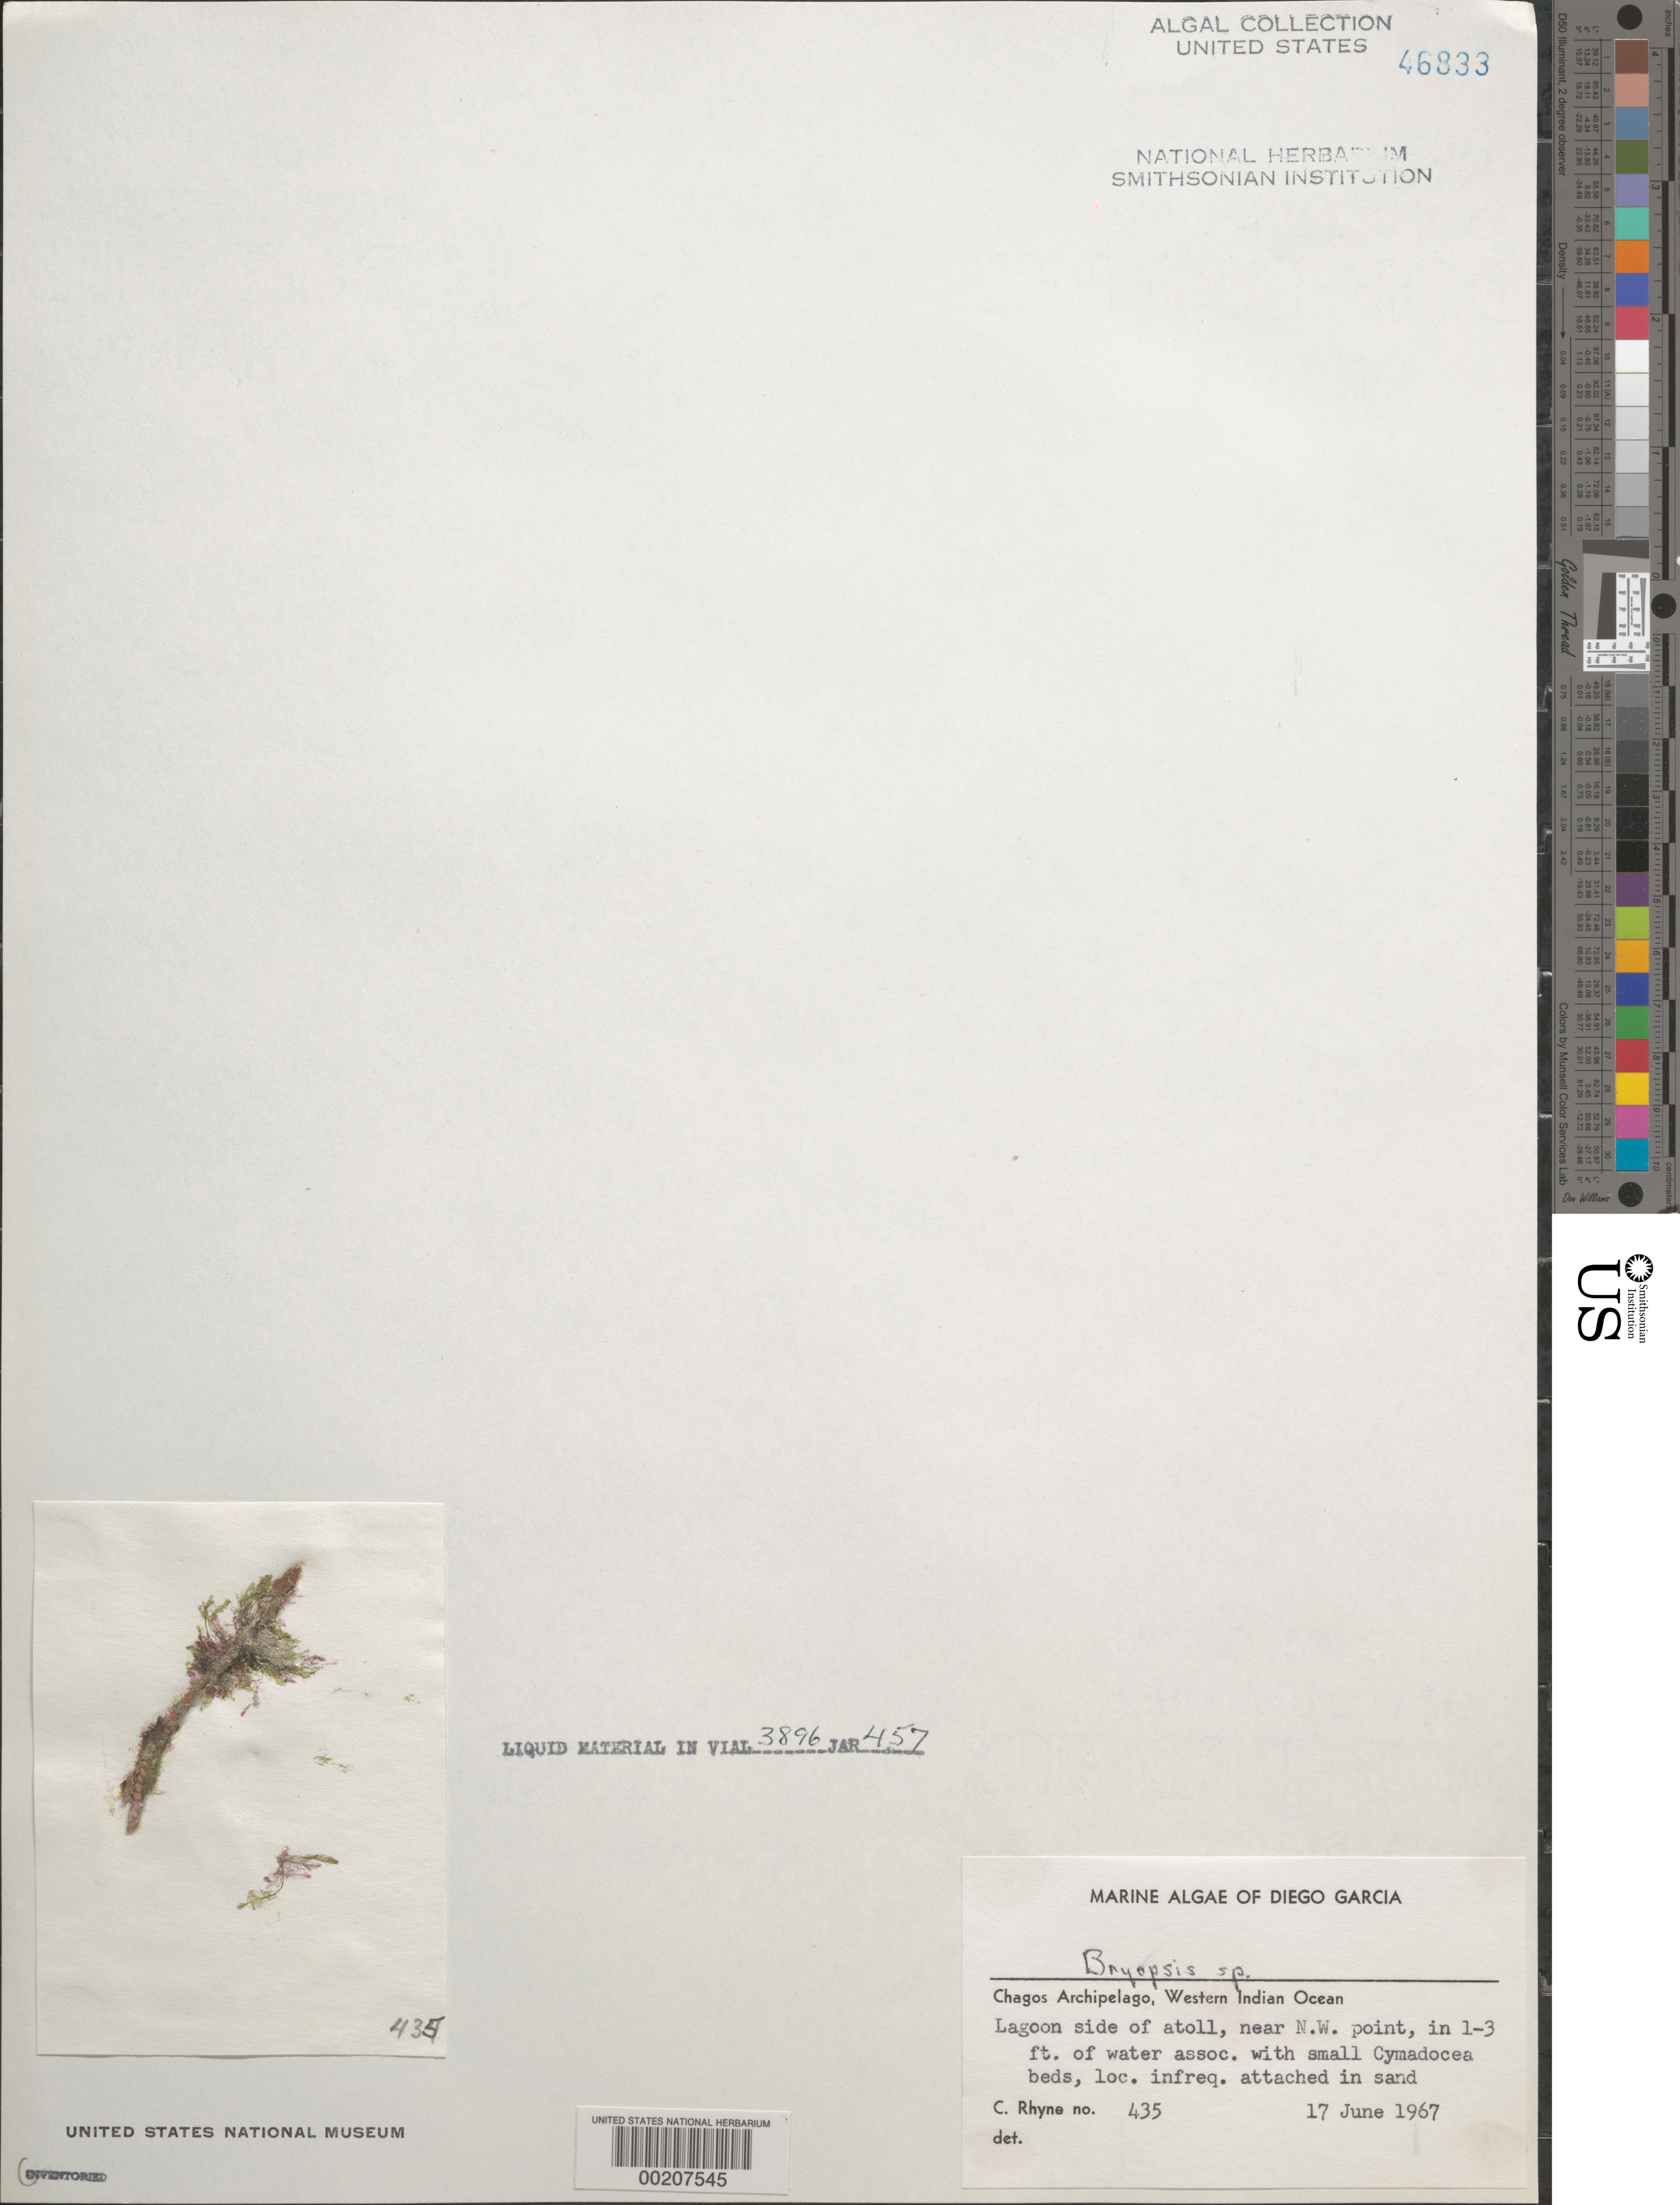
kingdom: Plantae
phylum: Chlorophyta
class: Ulvophyceae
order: Bryopsidales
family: Bryopsidaceae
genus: Bryopsis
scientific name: Bryopsis sp.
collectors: C. Rhyne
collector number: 435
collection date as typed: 17 Jun 1967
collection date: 1967-06-17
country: British Indian Ocean Territory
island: Diego Garcia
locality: Near Northwest Point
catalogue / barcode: US 46833